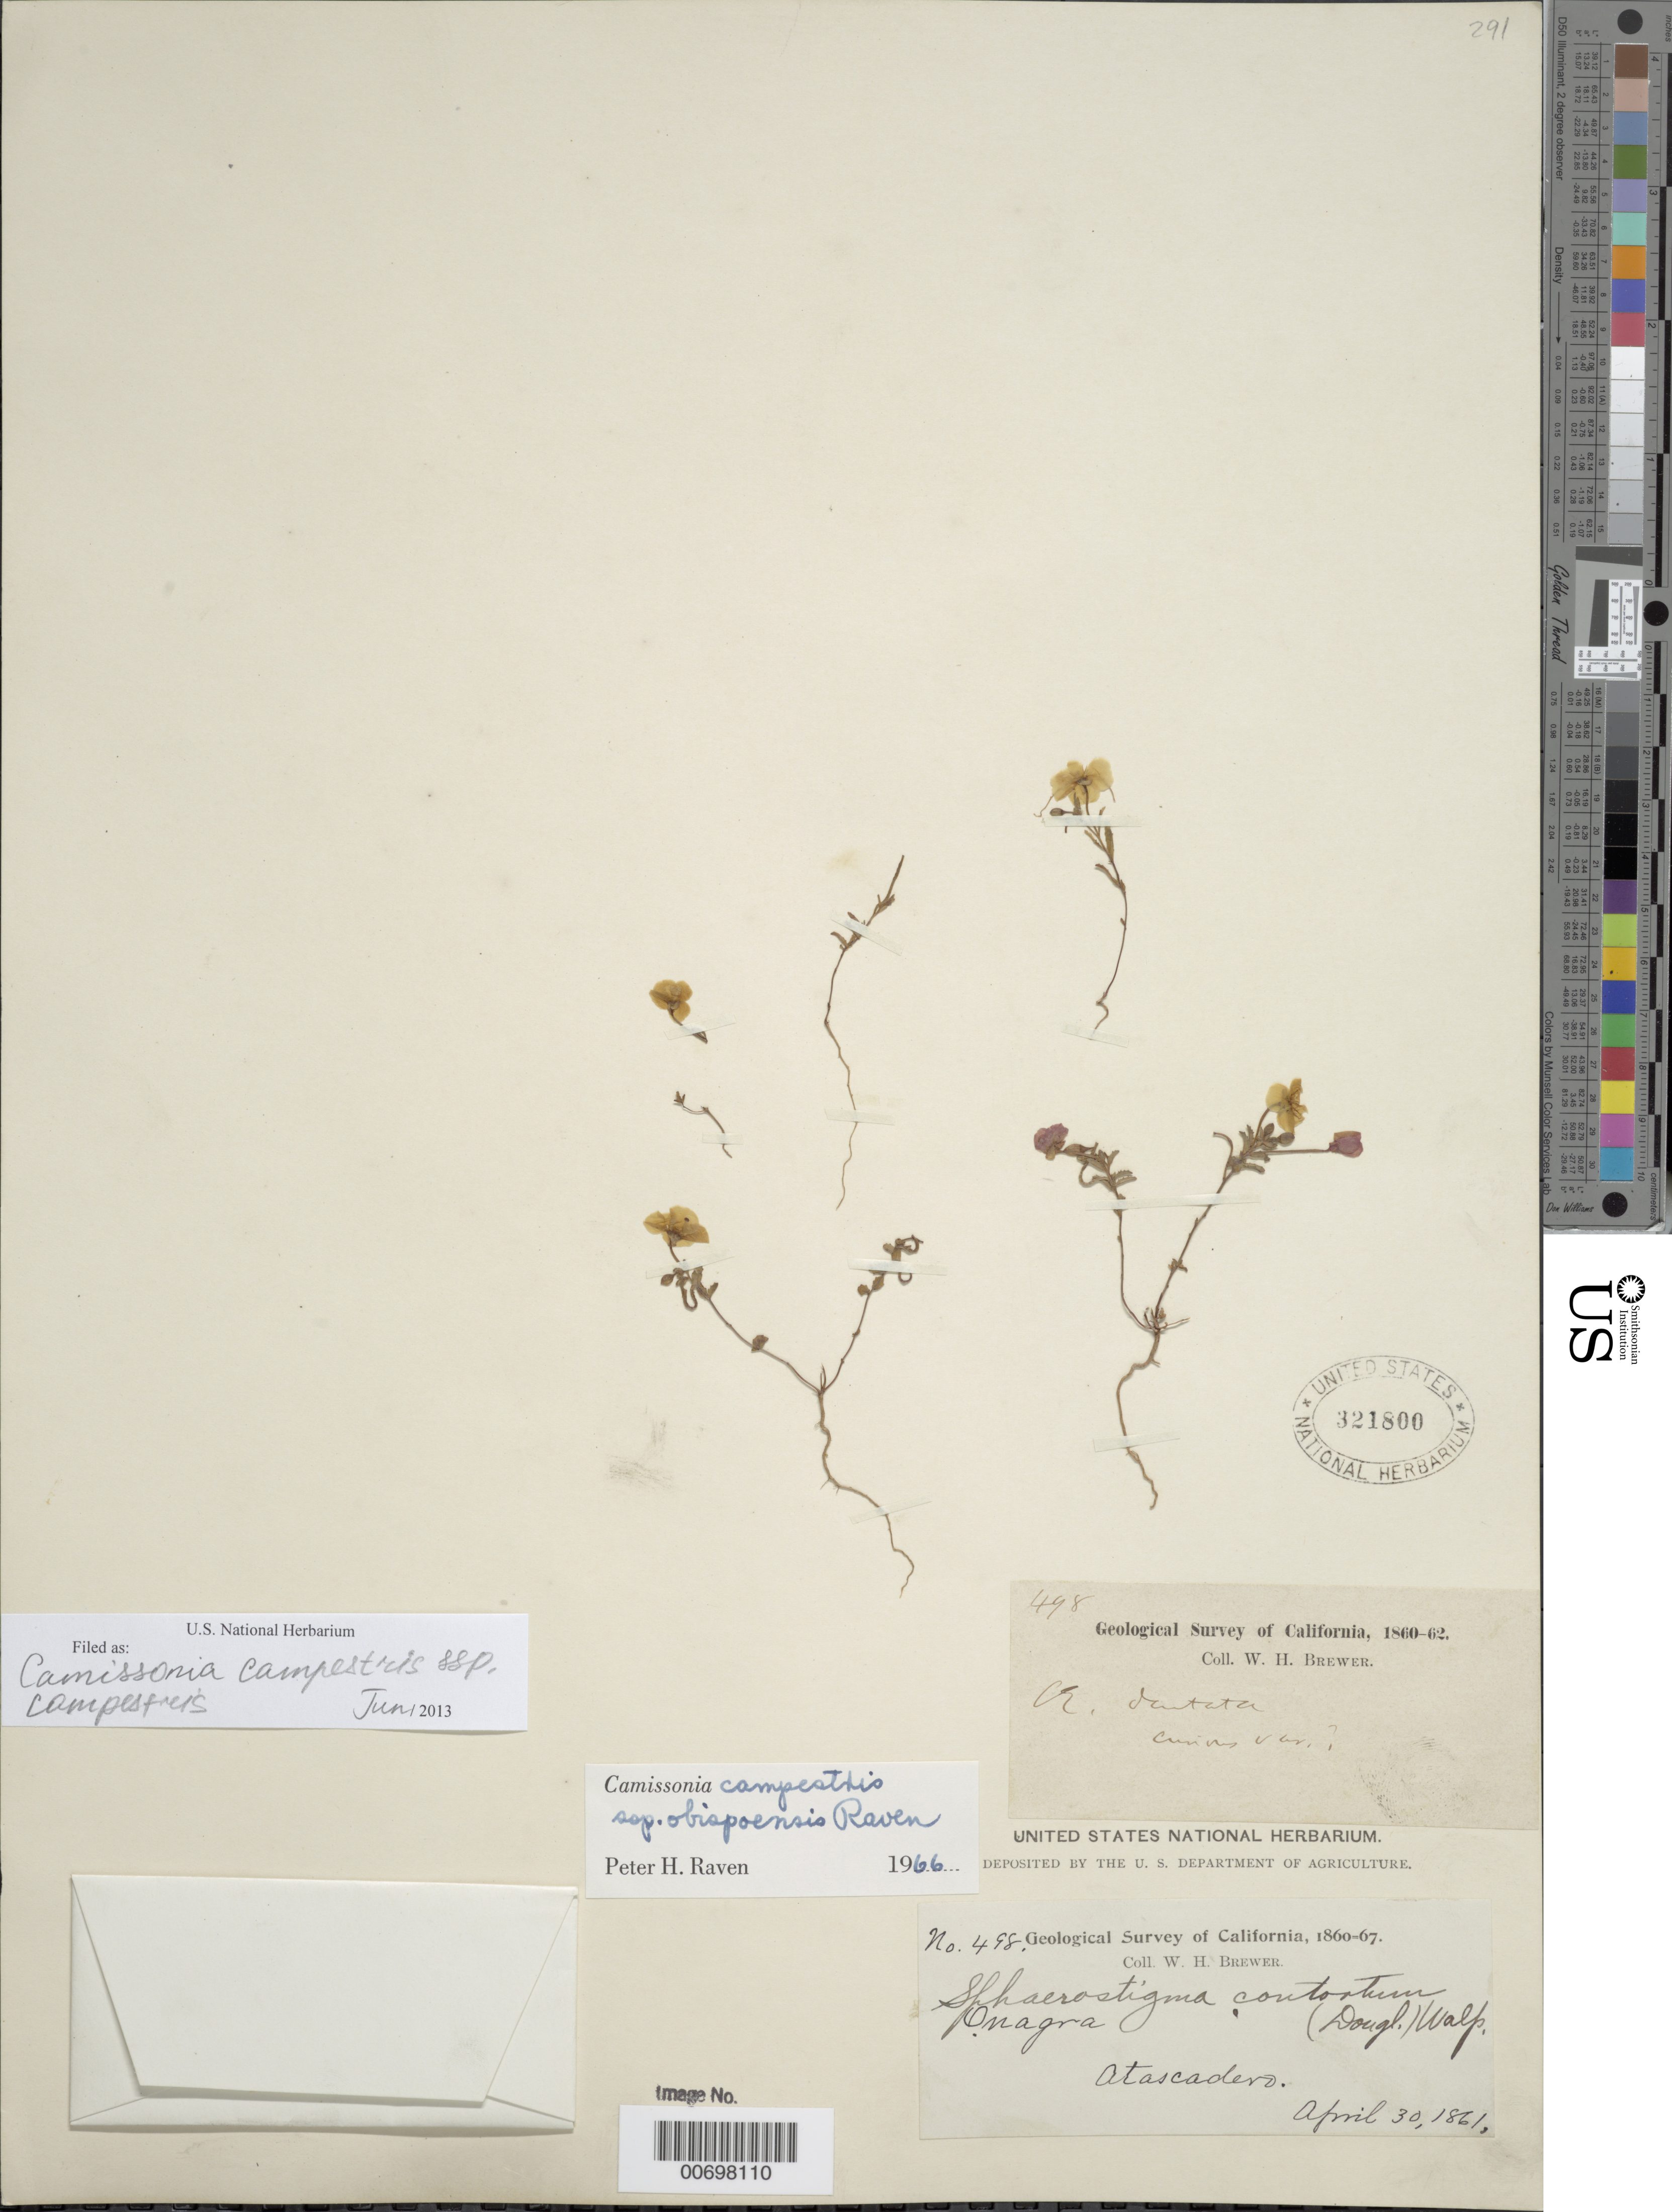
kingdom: Plantae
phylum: Tracheophyta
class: Magnoliopsida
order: Myrtales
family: Onagraceae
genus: Camissonia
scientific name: Camissonia campestris subsp. campestris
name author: (Greene) P.H. Raven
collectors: W. H. Brewer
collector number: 498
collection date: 1861-04-30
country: United States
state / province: California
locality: Atascadero.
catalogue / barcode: US 321800